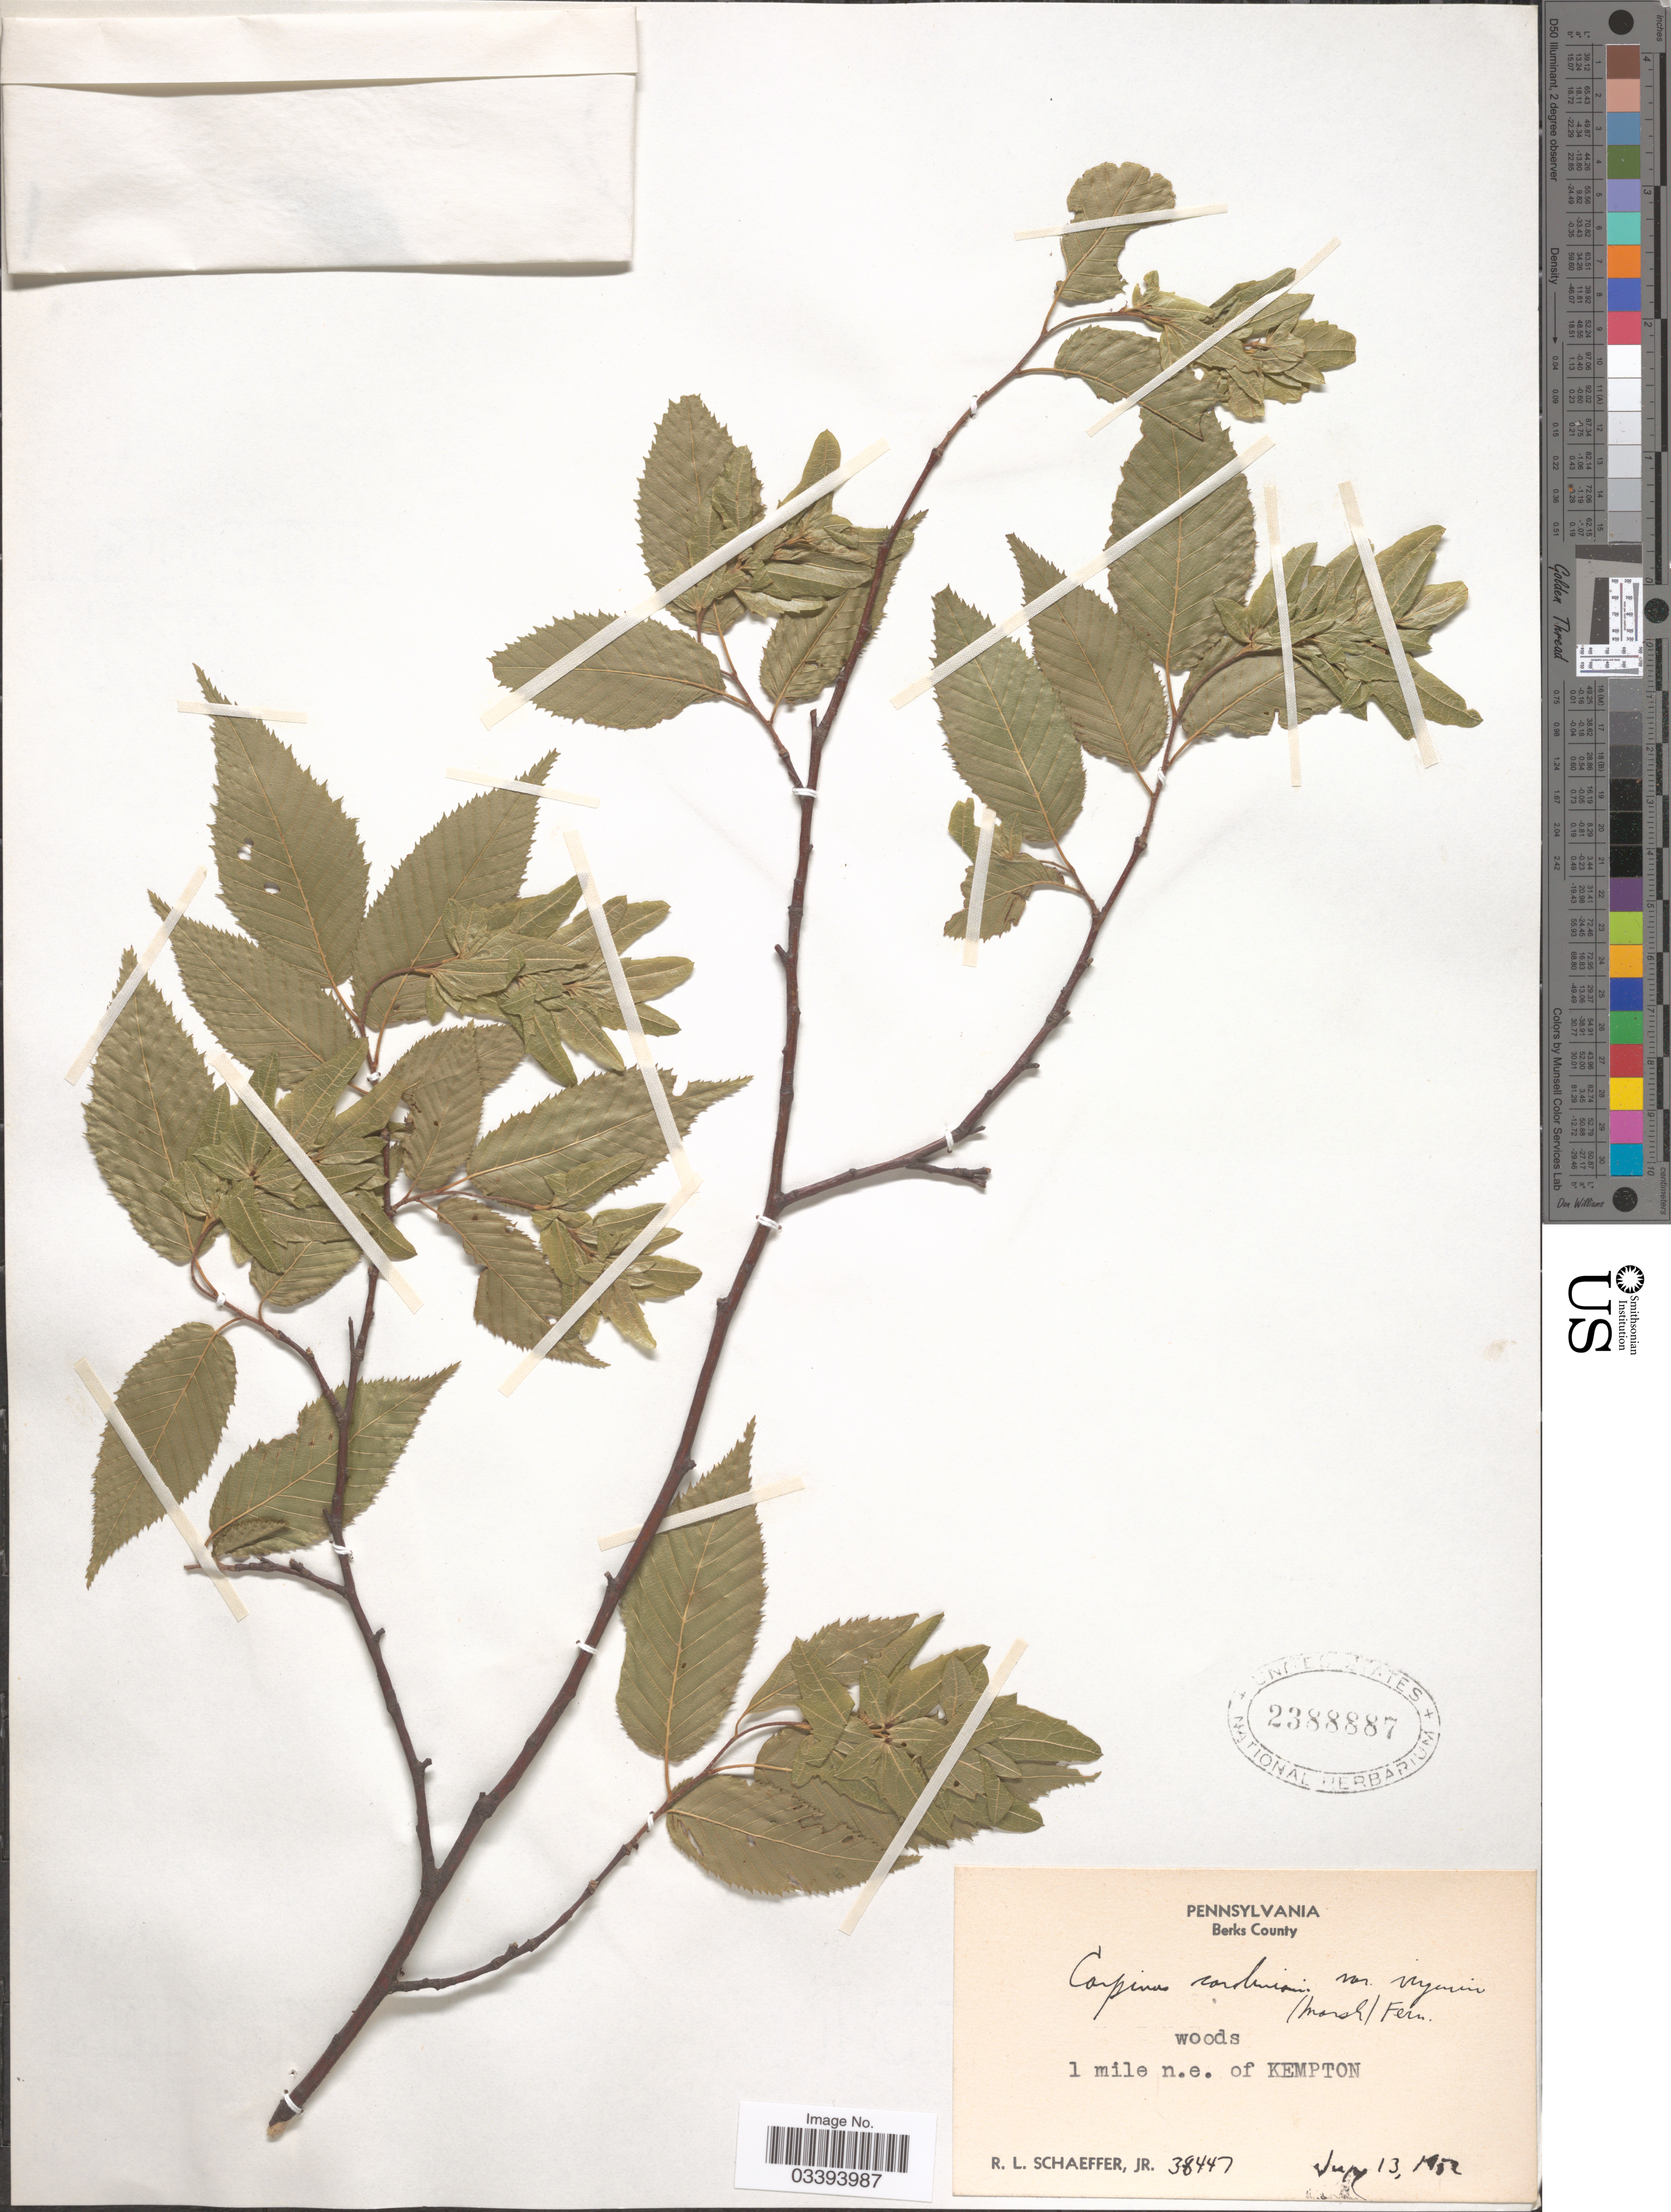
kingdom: Plantae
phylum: Tracheophyta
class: Magnoliopsida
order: Fagales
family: Betulaceae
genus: Carpinus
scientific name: Carpinus caroliniana subsp. virginiana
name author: (Marshall) Furlow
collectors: R. L. Schaeffer Jr.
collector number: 38447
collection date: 1952-07-13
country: United States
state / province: Pennsylvania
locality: Berks County. 1 mile n.e. of Kempton.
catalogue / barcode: US 2388887